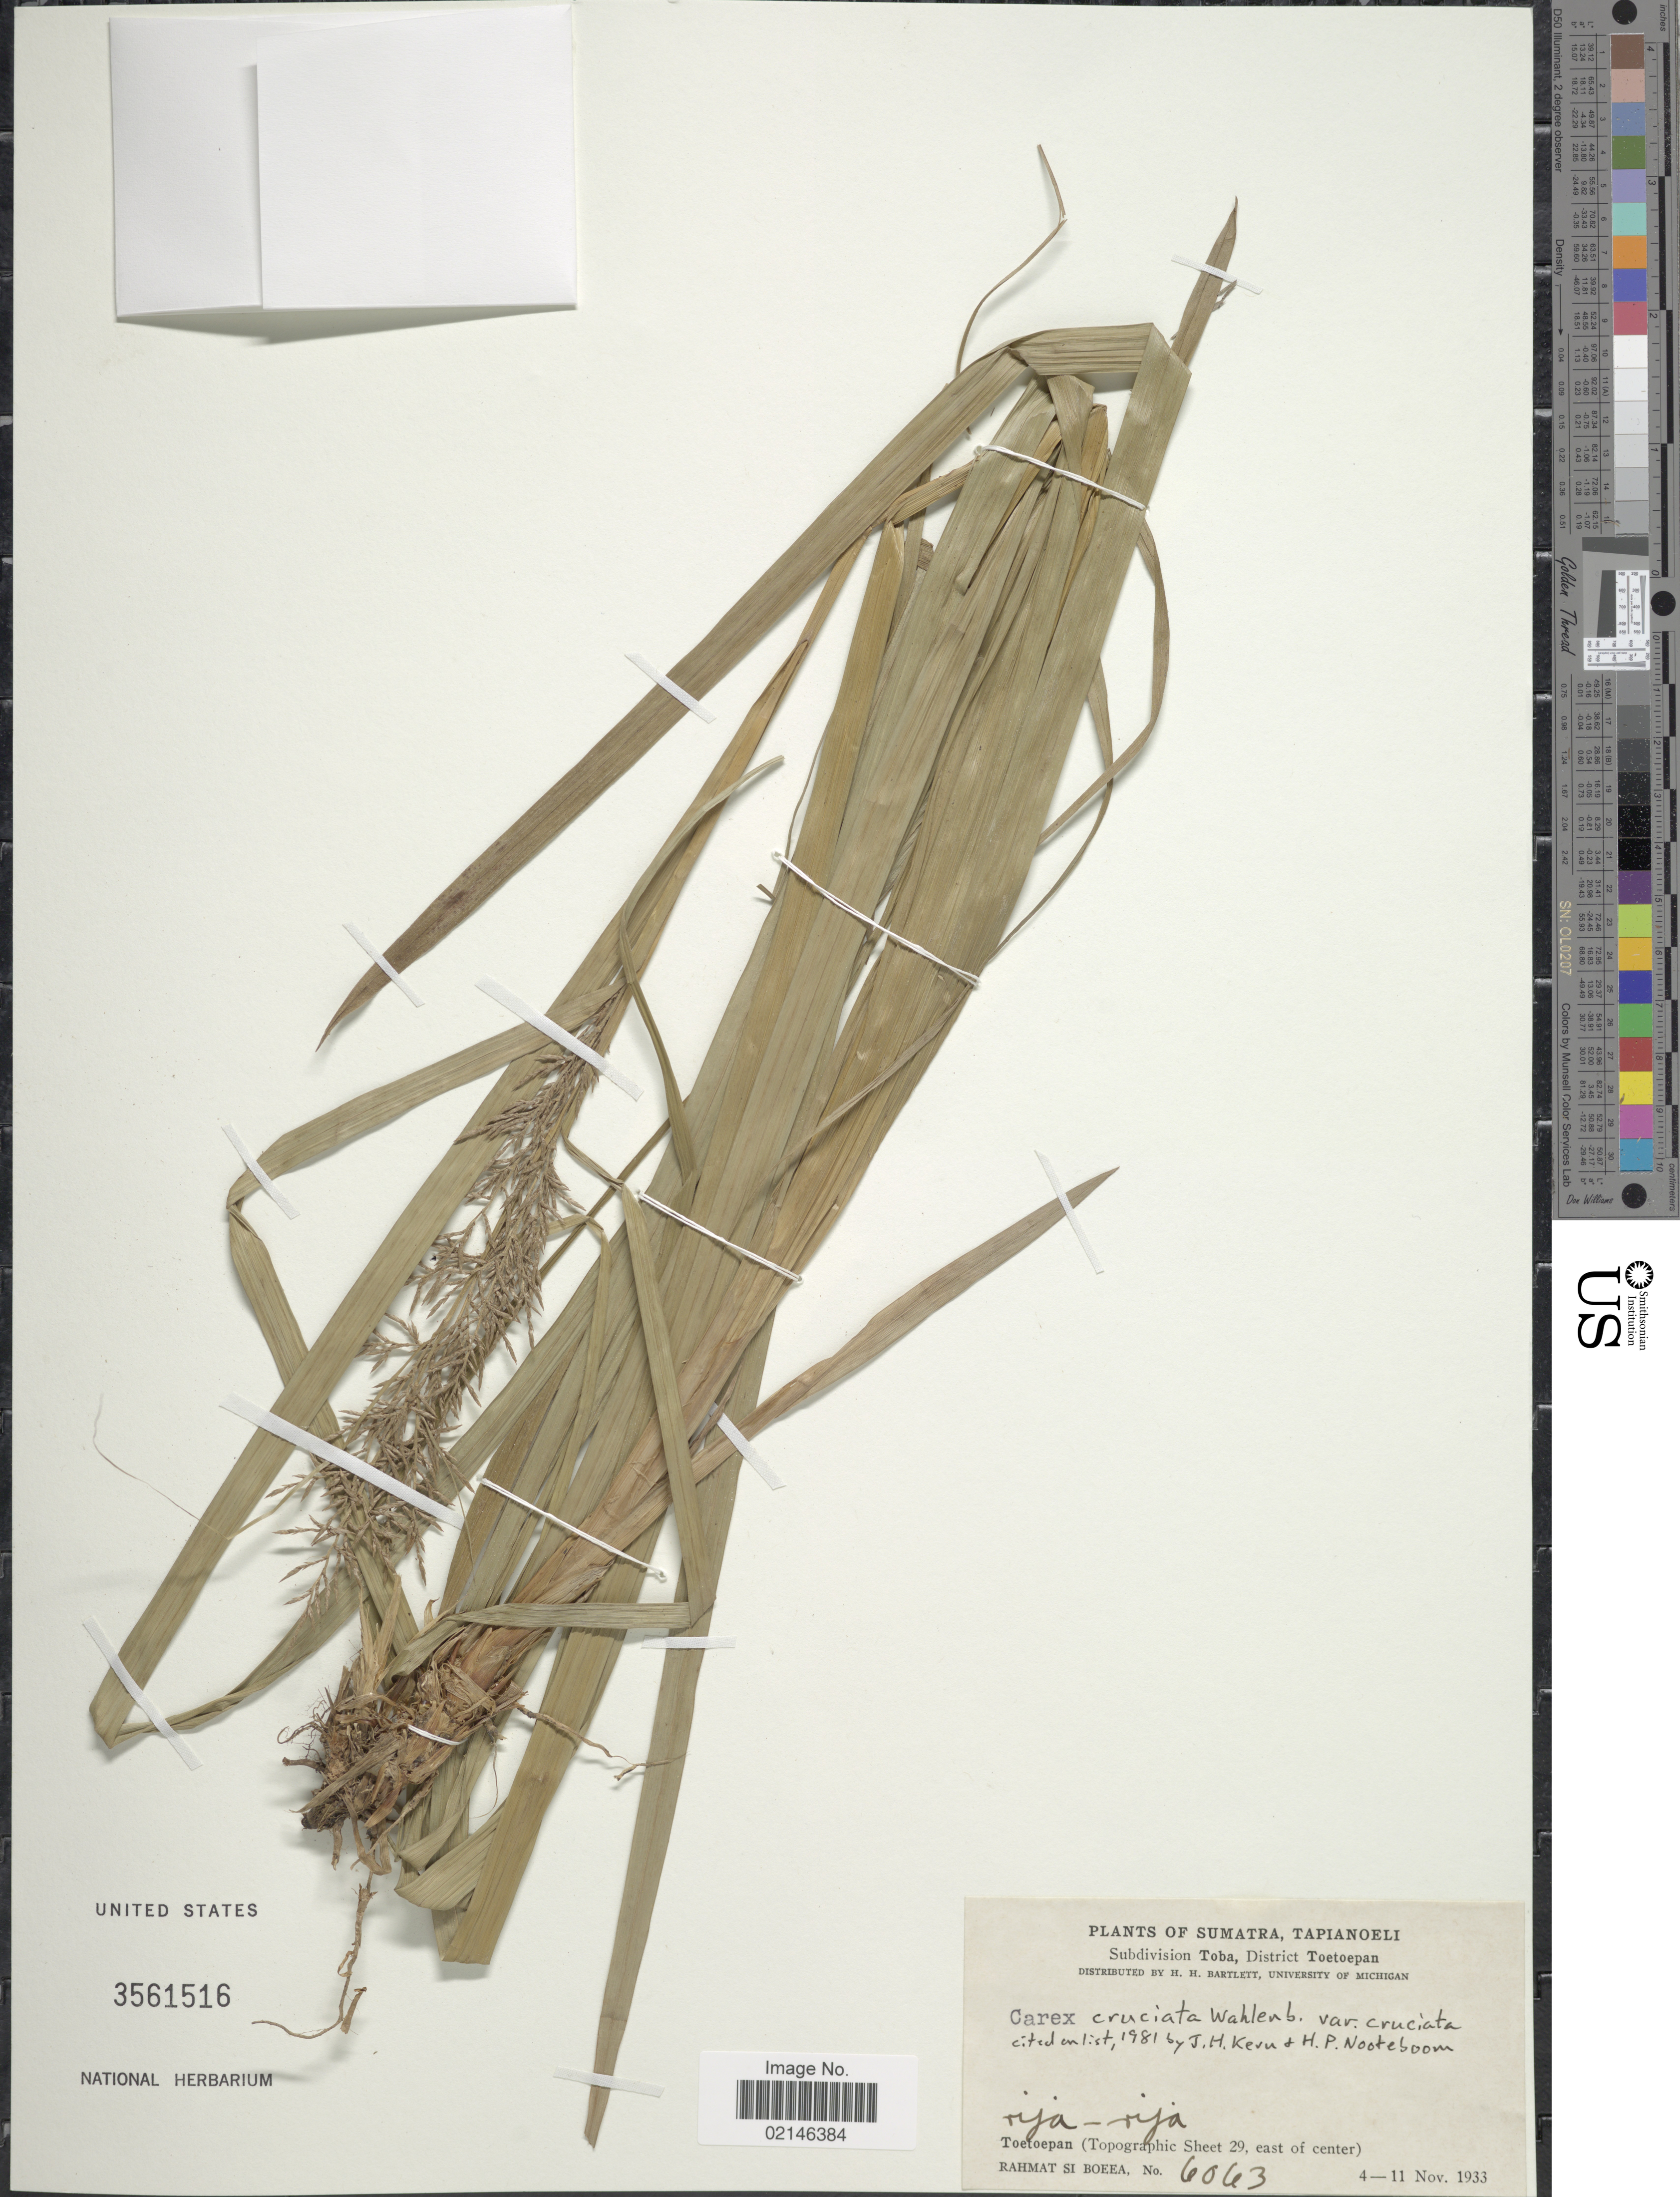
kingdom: Plantae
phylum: Tracheophyta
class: Liliopsida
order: Poales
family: Cyperaceae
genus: Carex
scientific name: Carex cruciata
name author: Wahlenb.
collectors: Rahmat Si Boeea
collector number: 6063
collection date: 1933-11-04/1933-11-11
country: Indonesia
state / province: Sumatra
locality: Tapianoeli, Subdivison Toba, District Toetoepan, Rija-Rija Toetoepan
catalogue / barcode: US 3561516